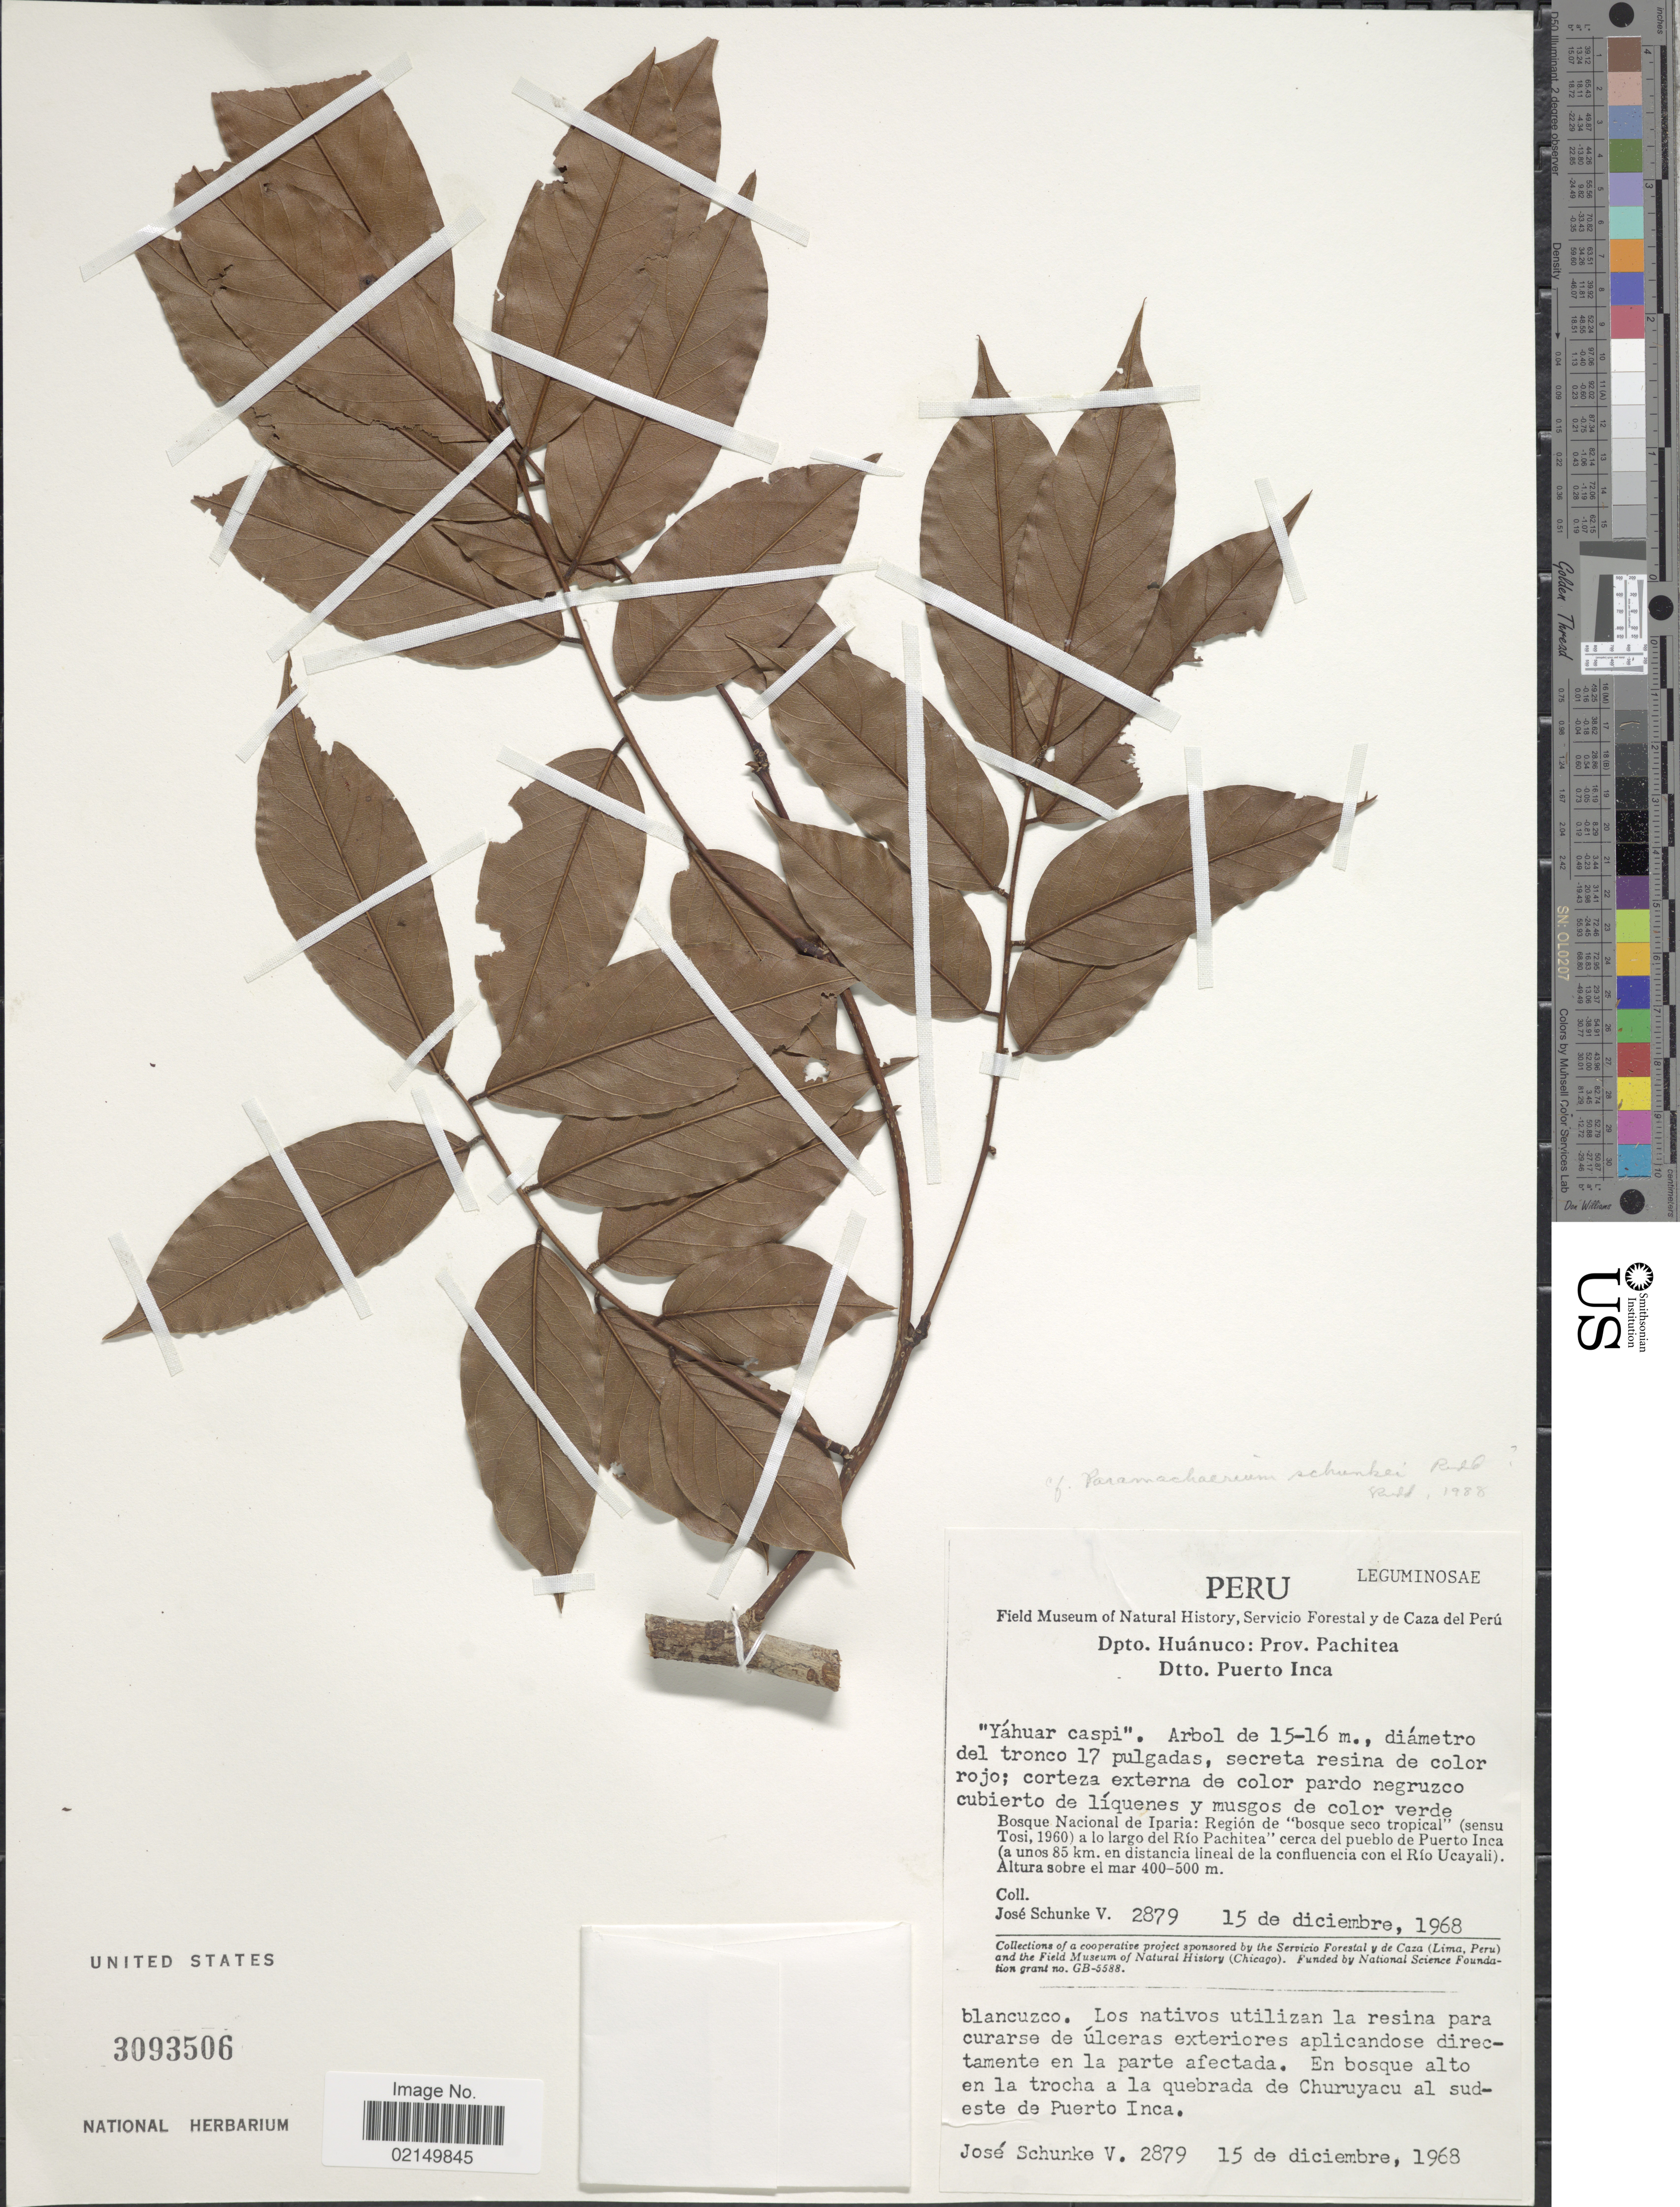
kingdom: Plantae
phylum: Tracheophyta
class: Magnoliopsida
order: Fabales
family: Fabaceae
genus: Paramachaerium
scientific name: Paramachaerium schunkei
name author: Rudd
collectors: J. Schunke Vigo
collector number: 2879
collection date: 1968-12-15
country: Peru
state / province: Huánuco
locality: Dpto Huánuco: Prov. Pachitea, Dtto. Puerto Inca, Bosque Nacional de Iparia: Región de 'bosque seco tropical' (sensu Tosi, 1960) a lo largo del Río Pachitea' cerca del pueblo de Puerto Inca (a aunos 85 km. en distancia lineal de la confluencia con el Río Ucayali)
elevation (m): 400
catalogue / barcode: US 3093506